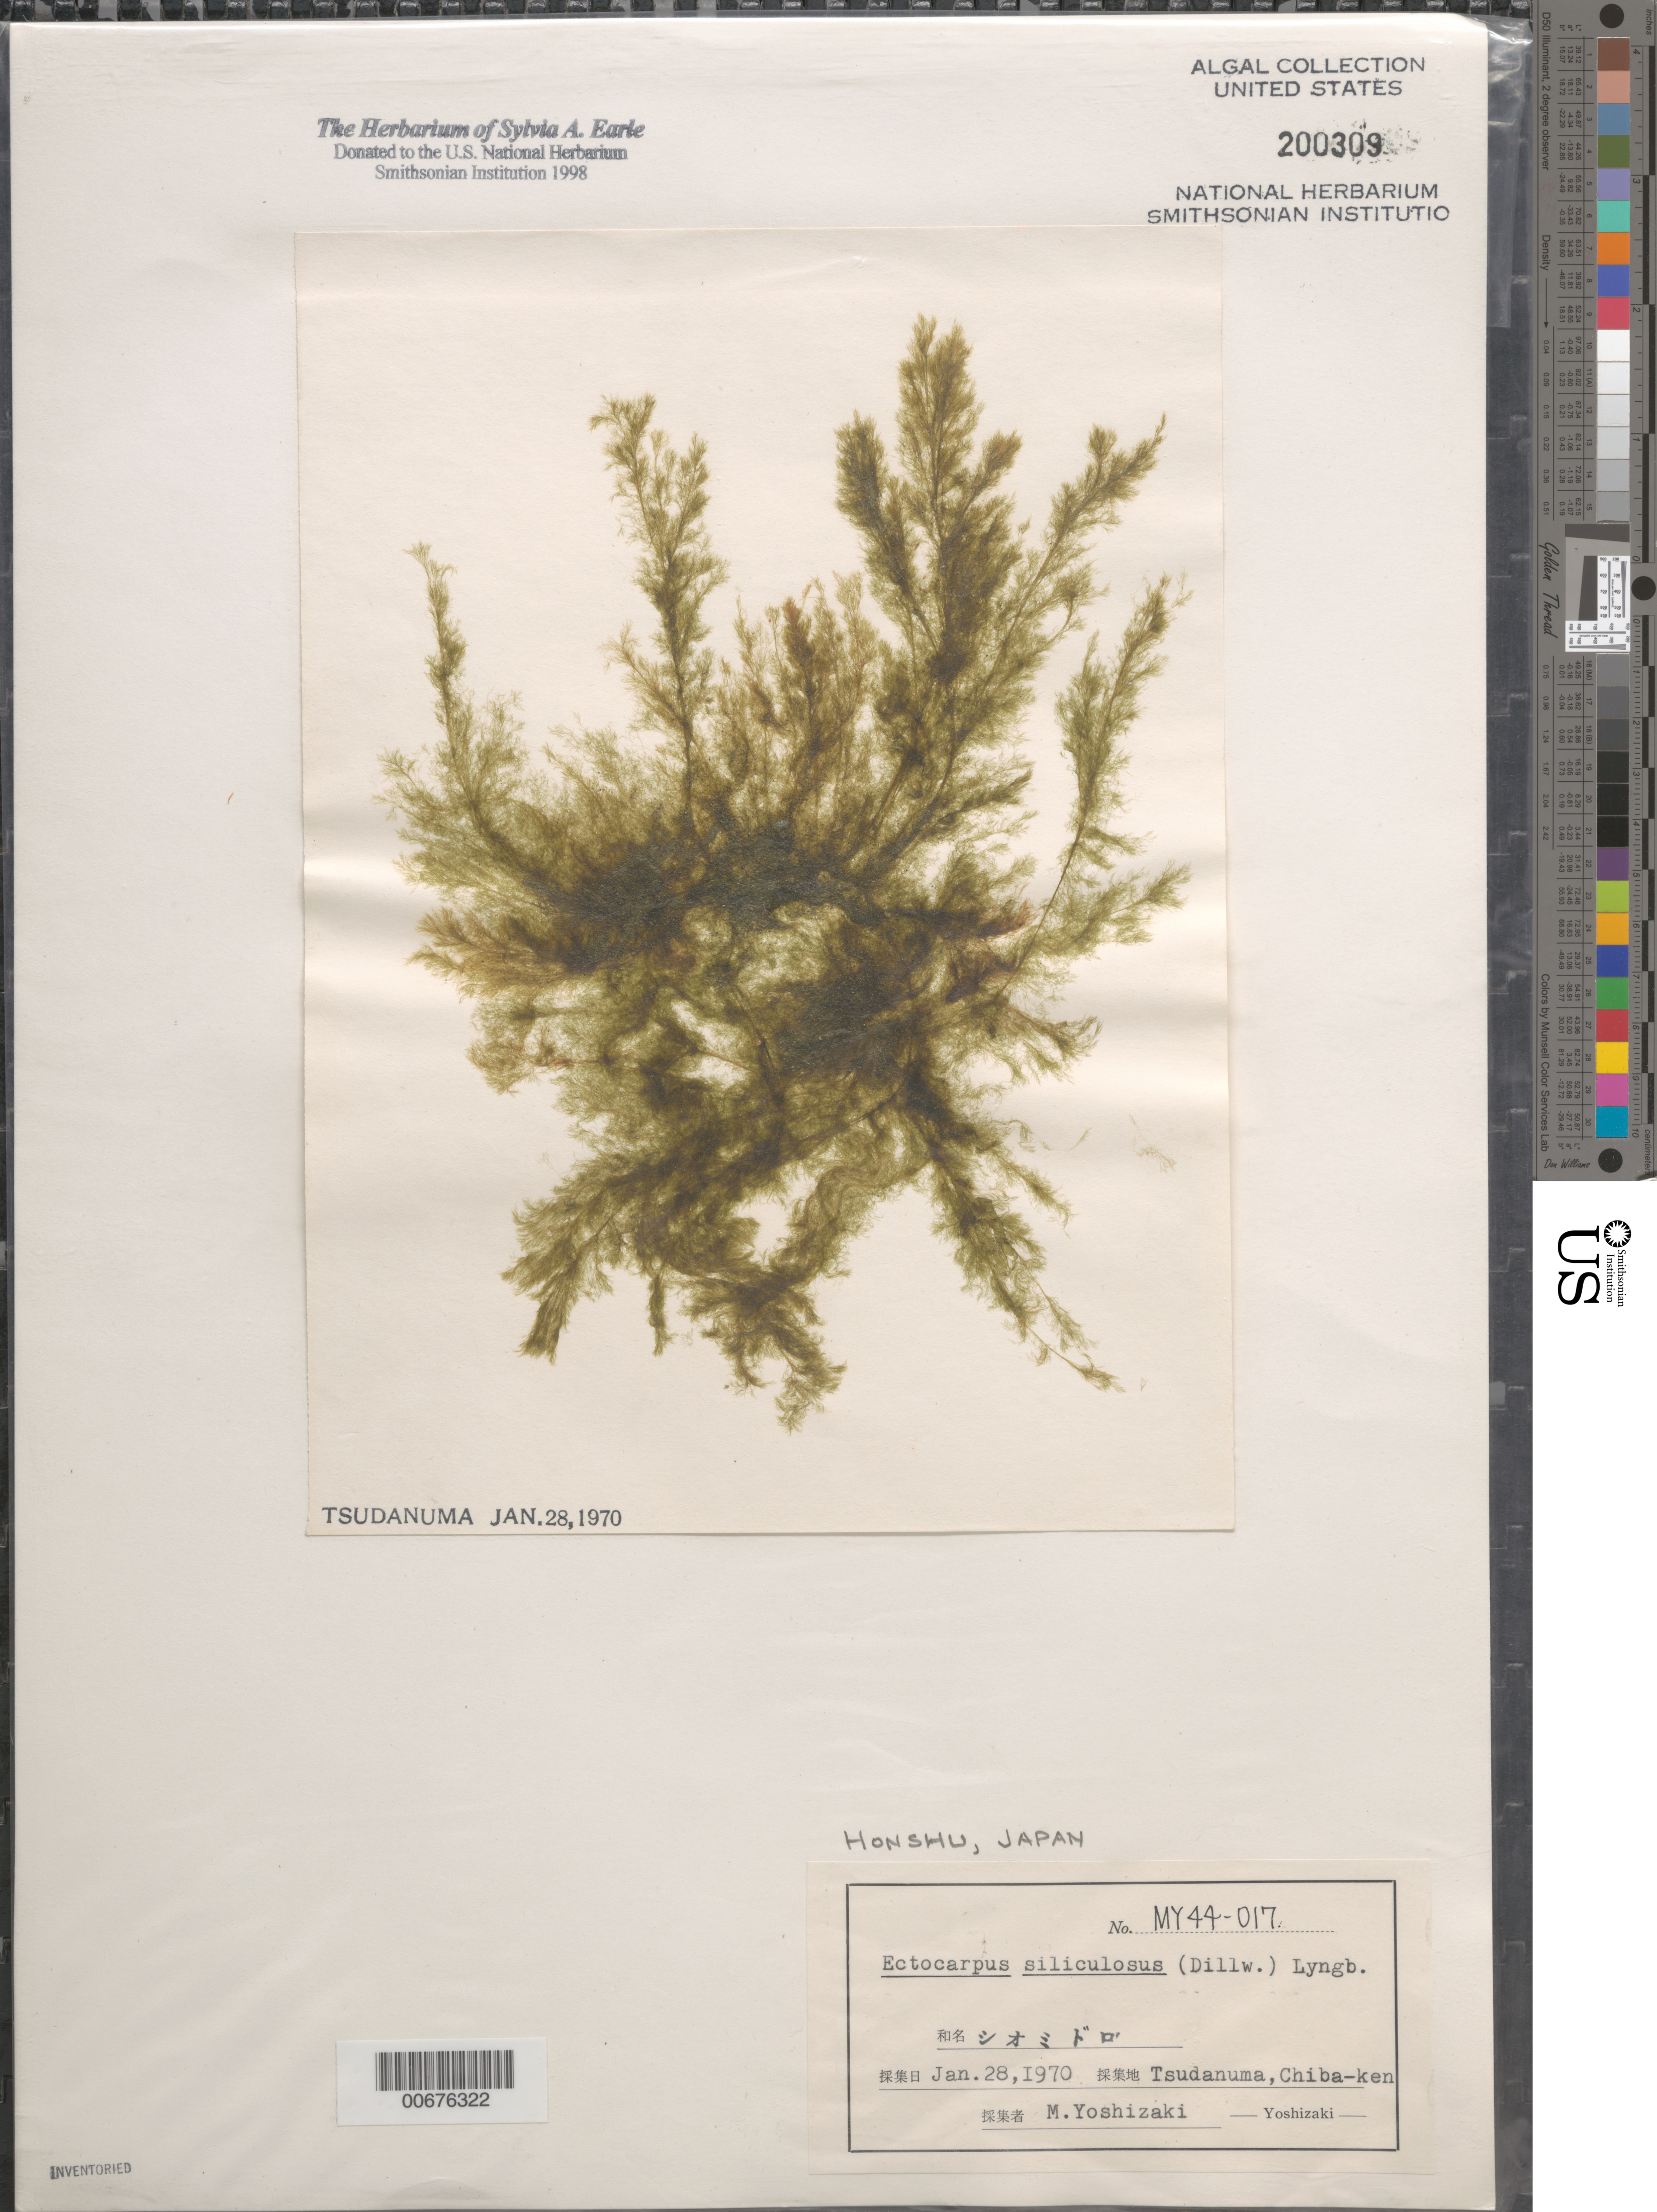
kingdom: Chromista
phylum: Ochrophyta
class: Phaeophyceae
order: Ectocarpales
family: Ectocarpaceae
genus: Ectocarpus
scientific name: Ectocarpus siliculosus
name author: (Dillwyn) Lyngbye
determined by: Yoshizaki, M.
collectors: M. Yoshizaki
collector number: My 44-017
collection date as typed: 28 Jan 1970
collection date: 1970-01-28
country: Japan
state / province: Tiba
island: Honshu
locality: Tsudanuma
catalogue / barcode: US 200309